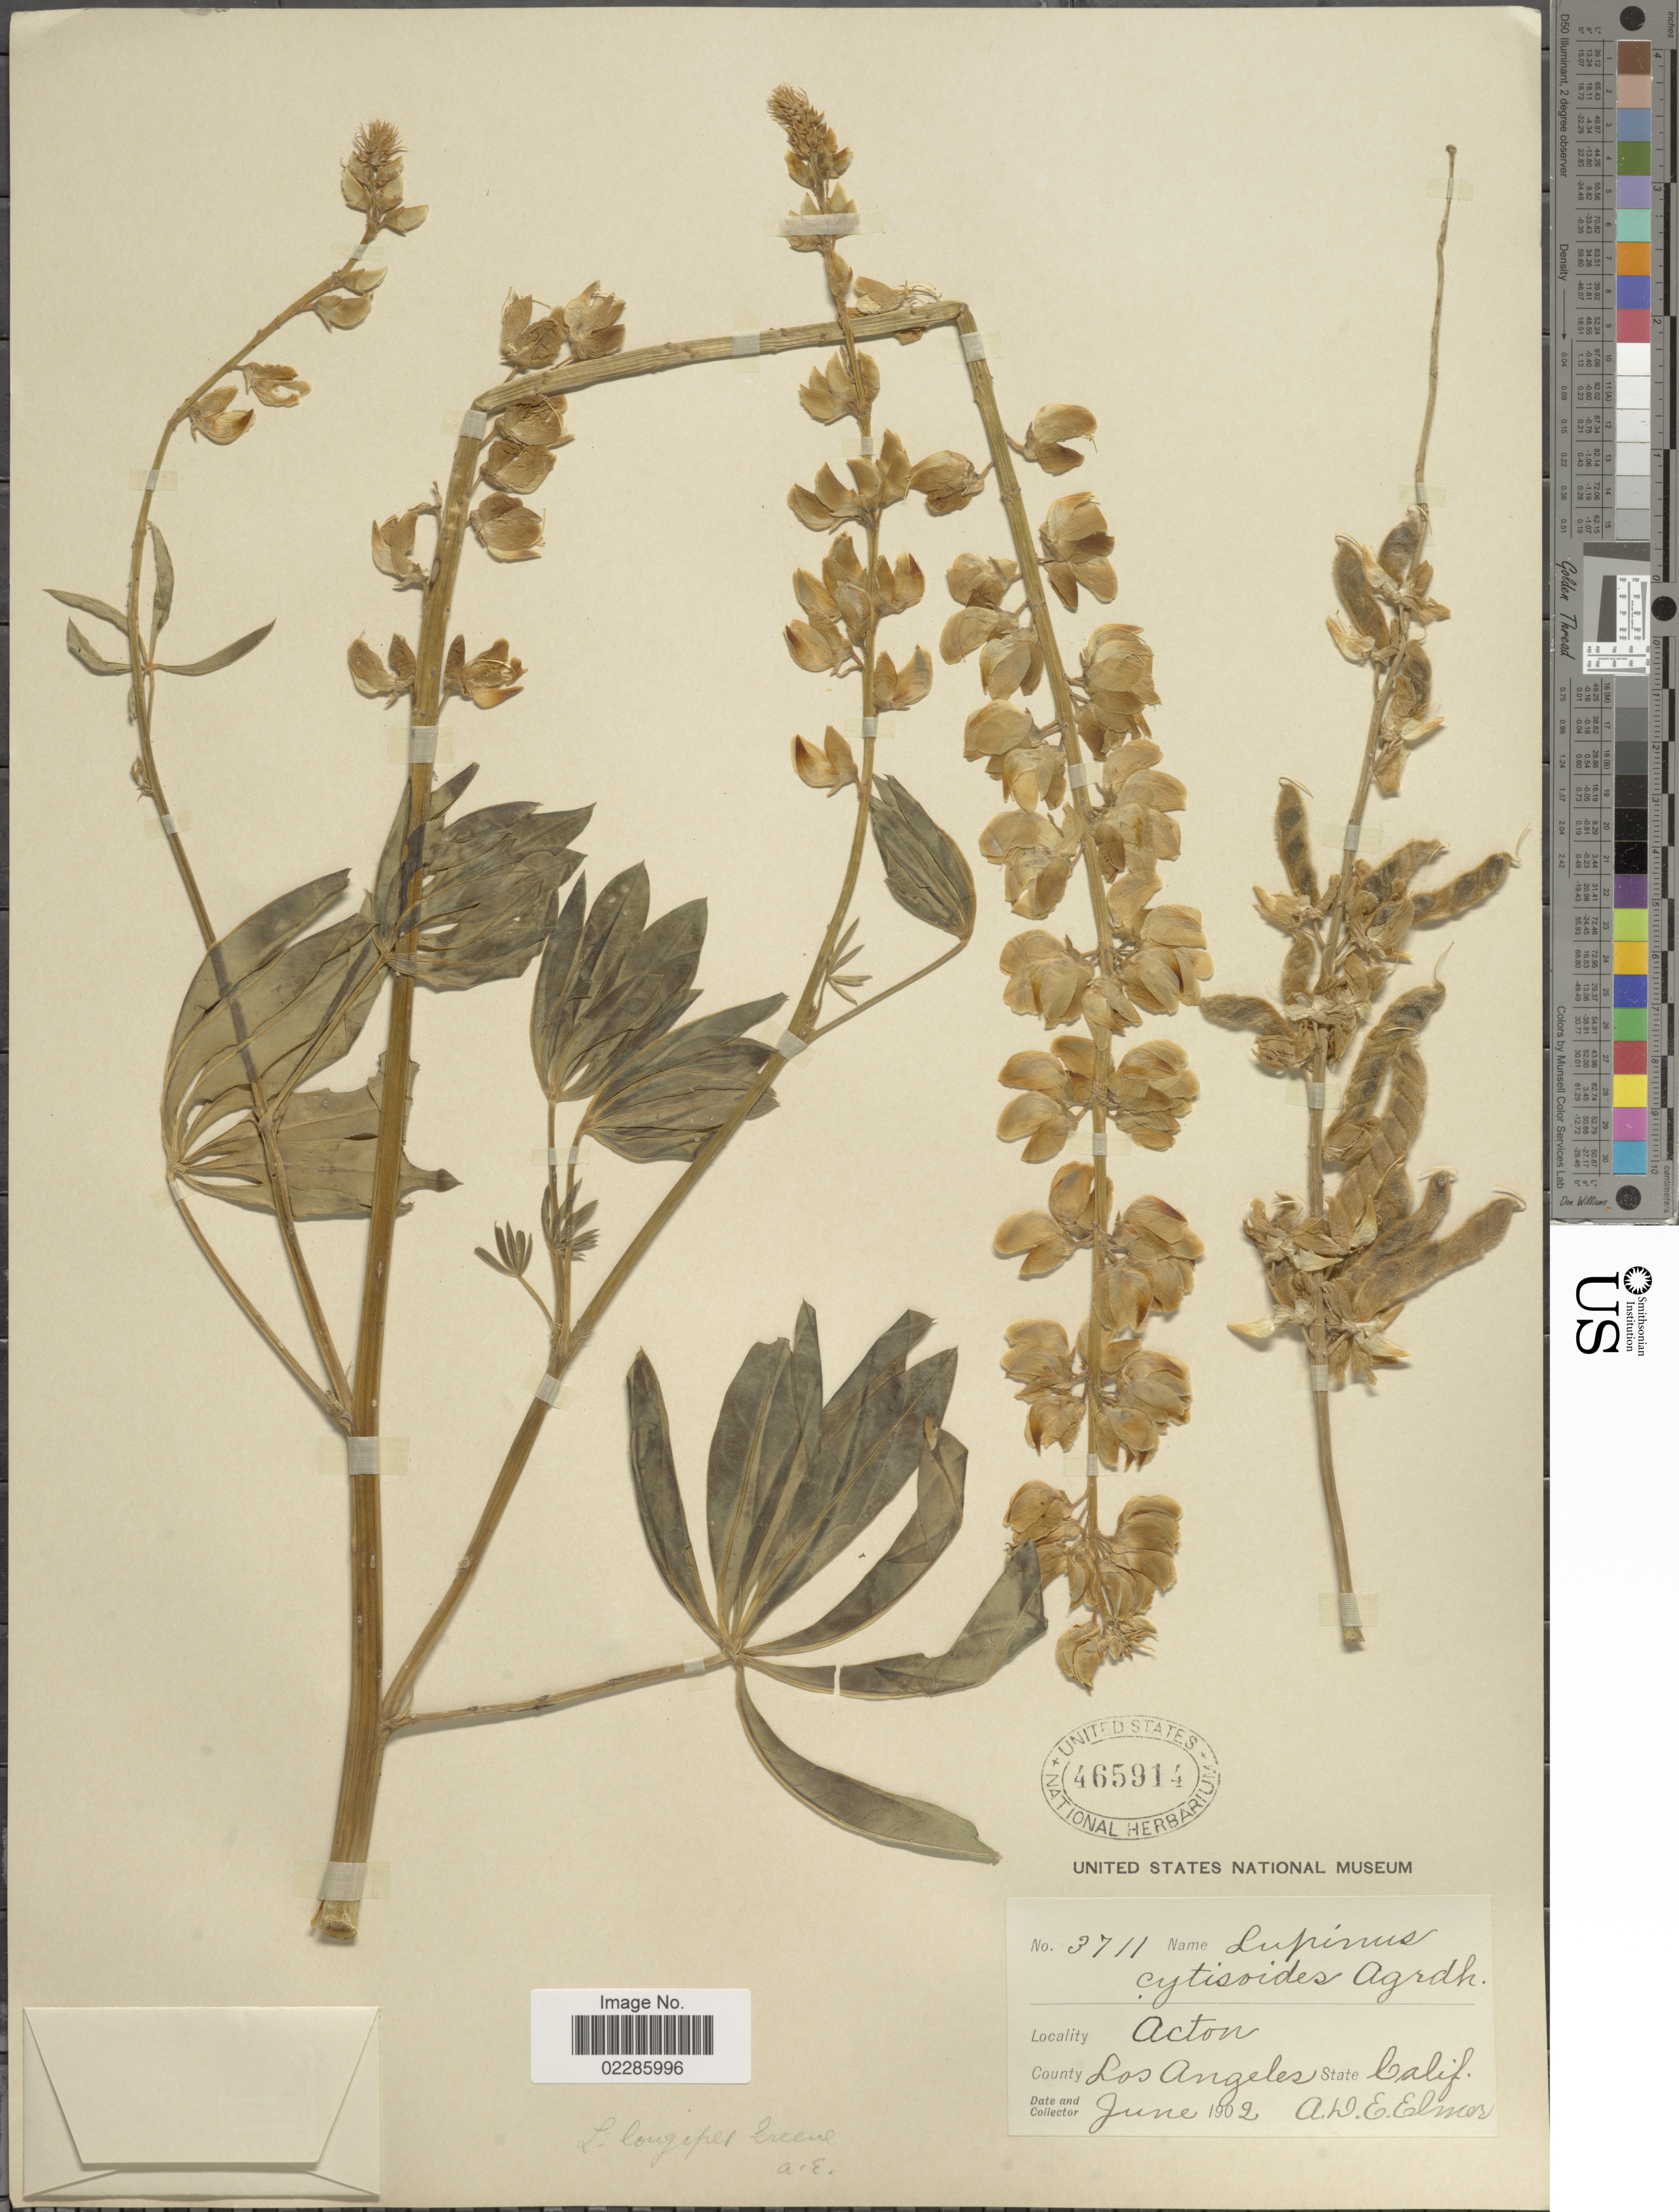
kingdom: Plantae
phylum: Tracheophyta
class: Magnoliopsida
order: Fabales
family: Fabaceae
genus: Lupinus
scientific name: Lupinus longipes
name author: Greene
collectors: A. D. E. Elmer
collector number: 3711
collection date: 1902-06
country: United States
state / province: California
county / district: Los Angeles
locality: Acton, Los Angeles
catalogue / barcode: US 465914